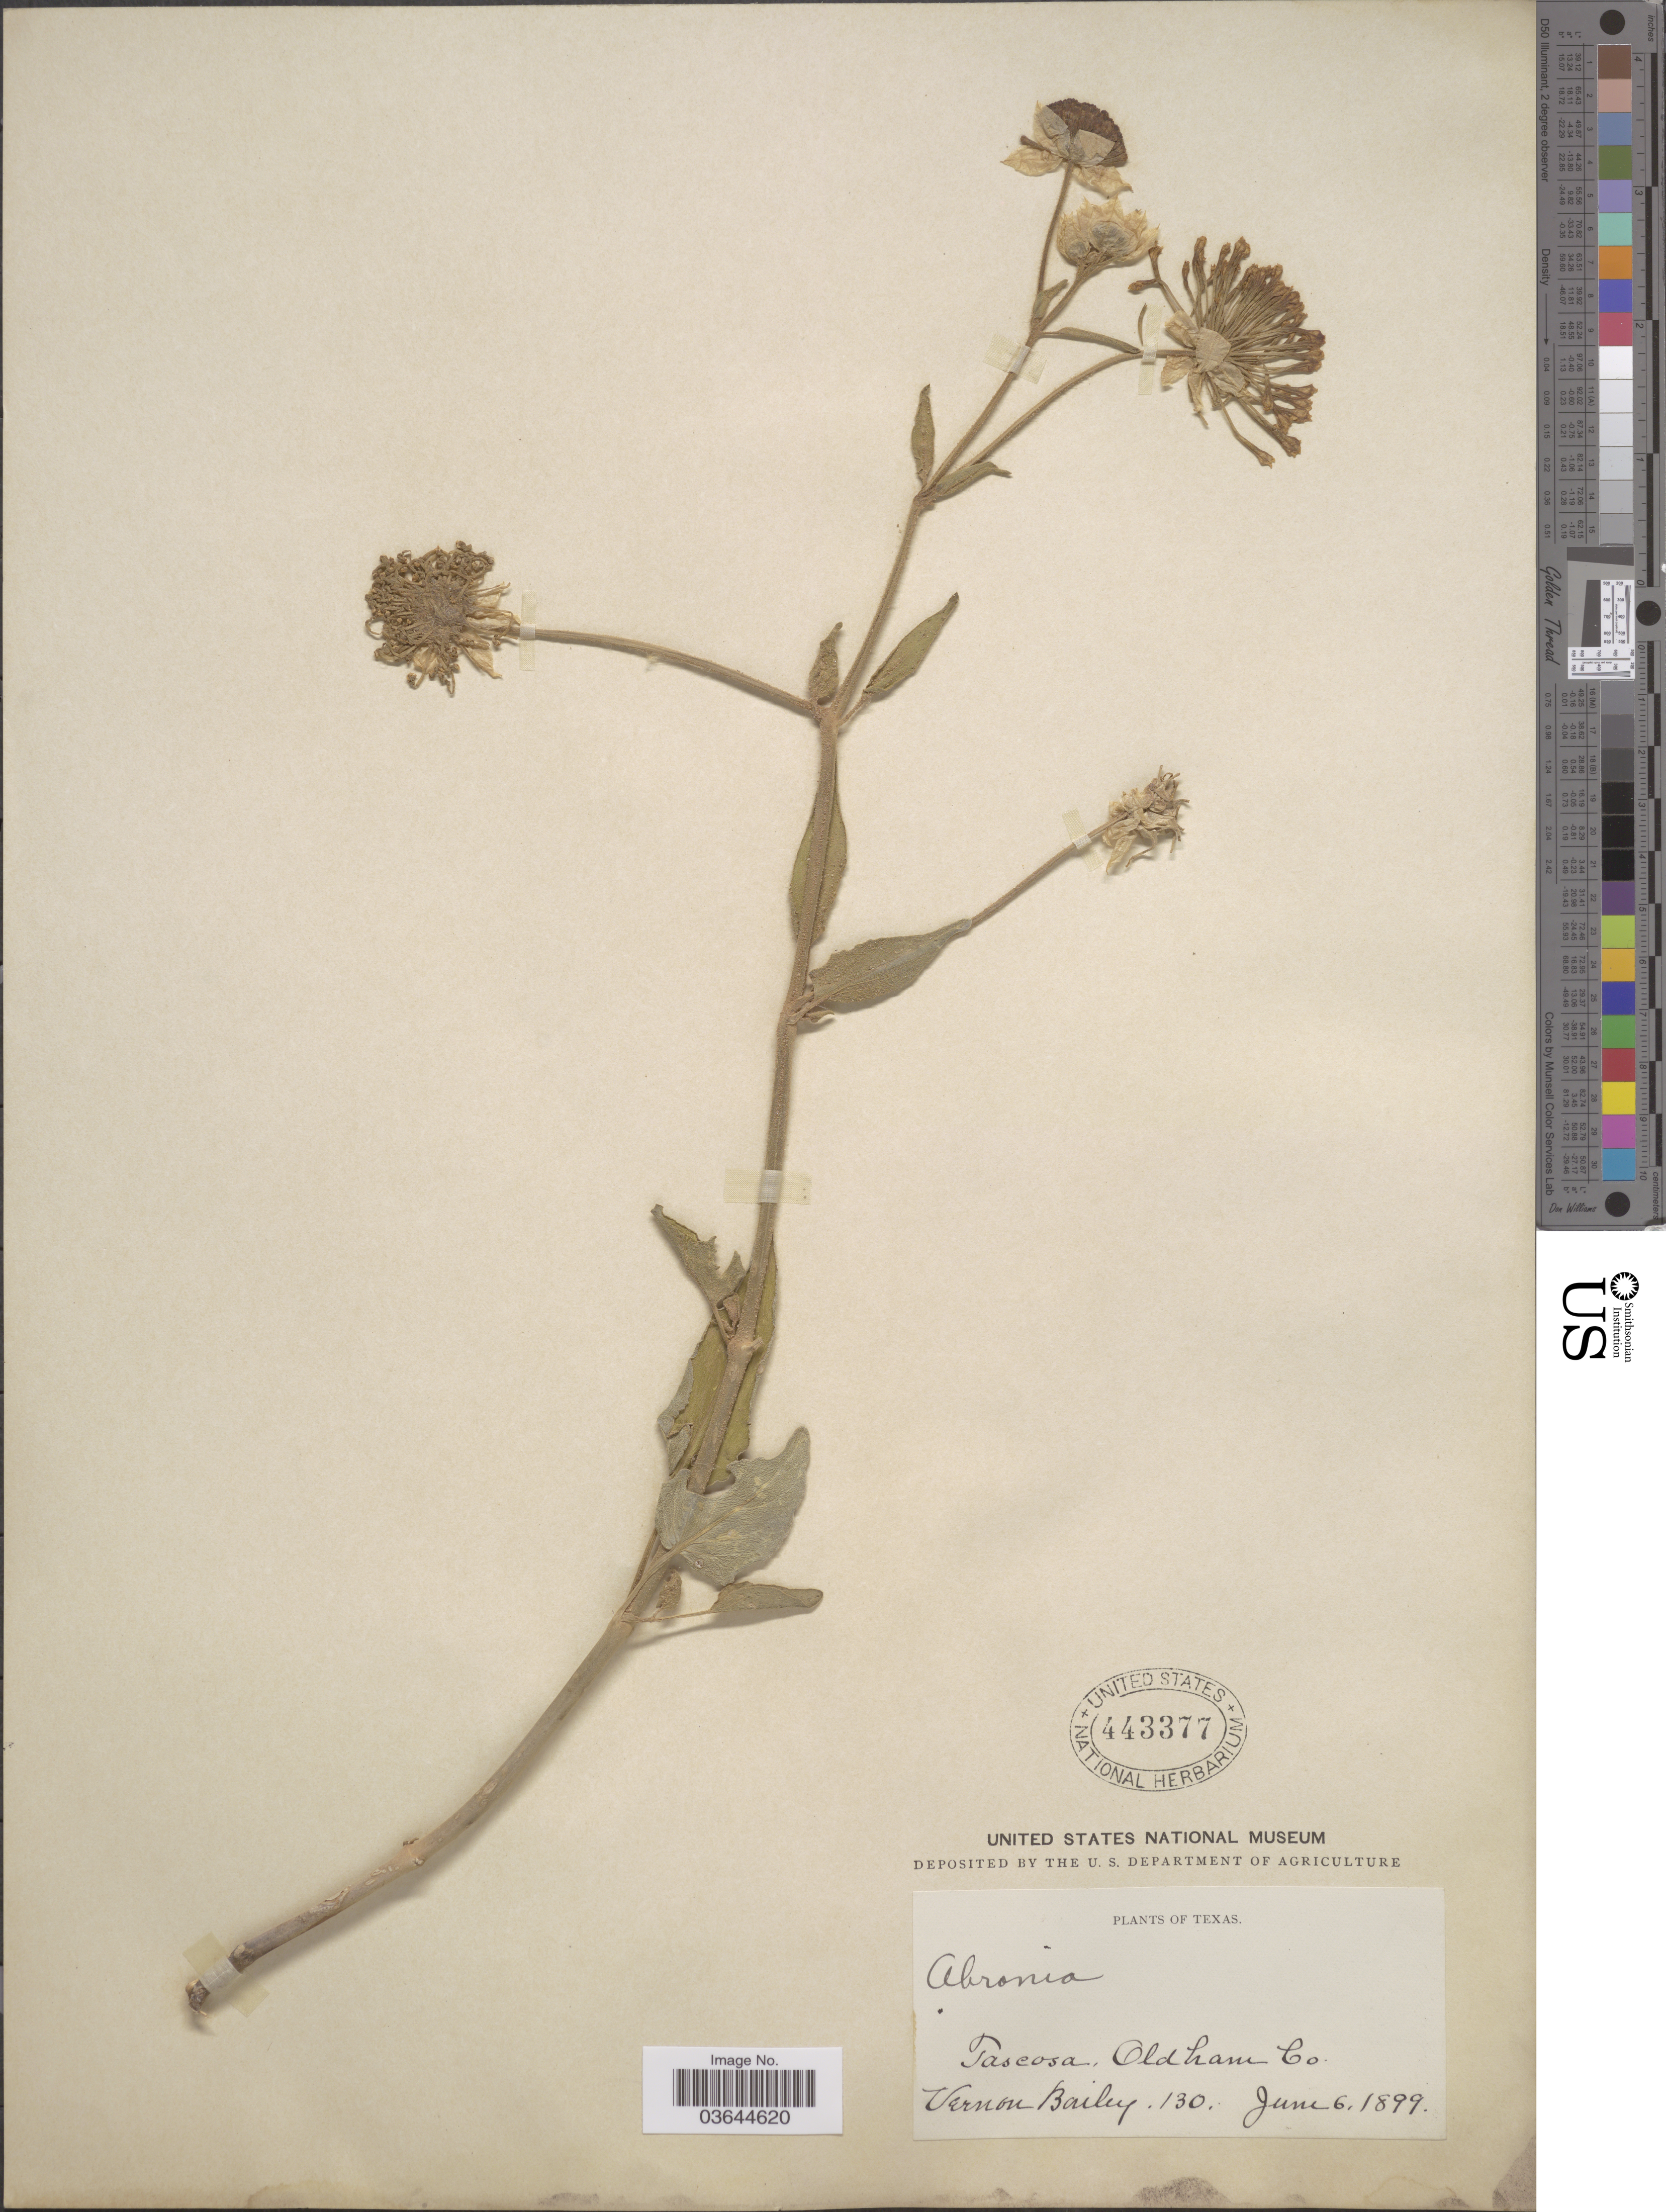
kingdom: Plantae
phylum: Tracheophyta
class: Magnoliopsida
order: Caryophyllales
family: Nyctaginaceae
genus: Abronia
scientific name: Abronia fragrans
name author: Nutt. ex Hook.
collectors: V. O. Bailey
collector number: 130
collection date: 1899-06-06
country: United States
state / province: Texas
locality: Pascosa, Oldham Co.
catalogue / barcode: US 443377